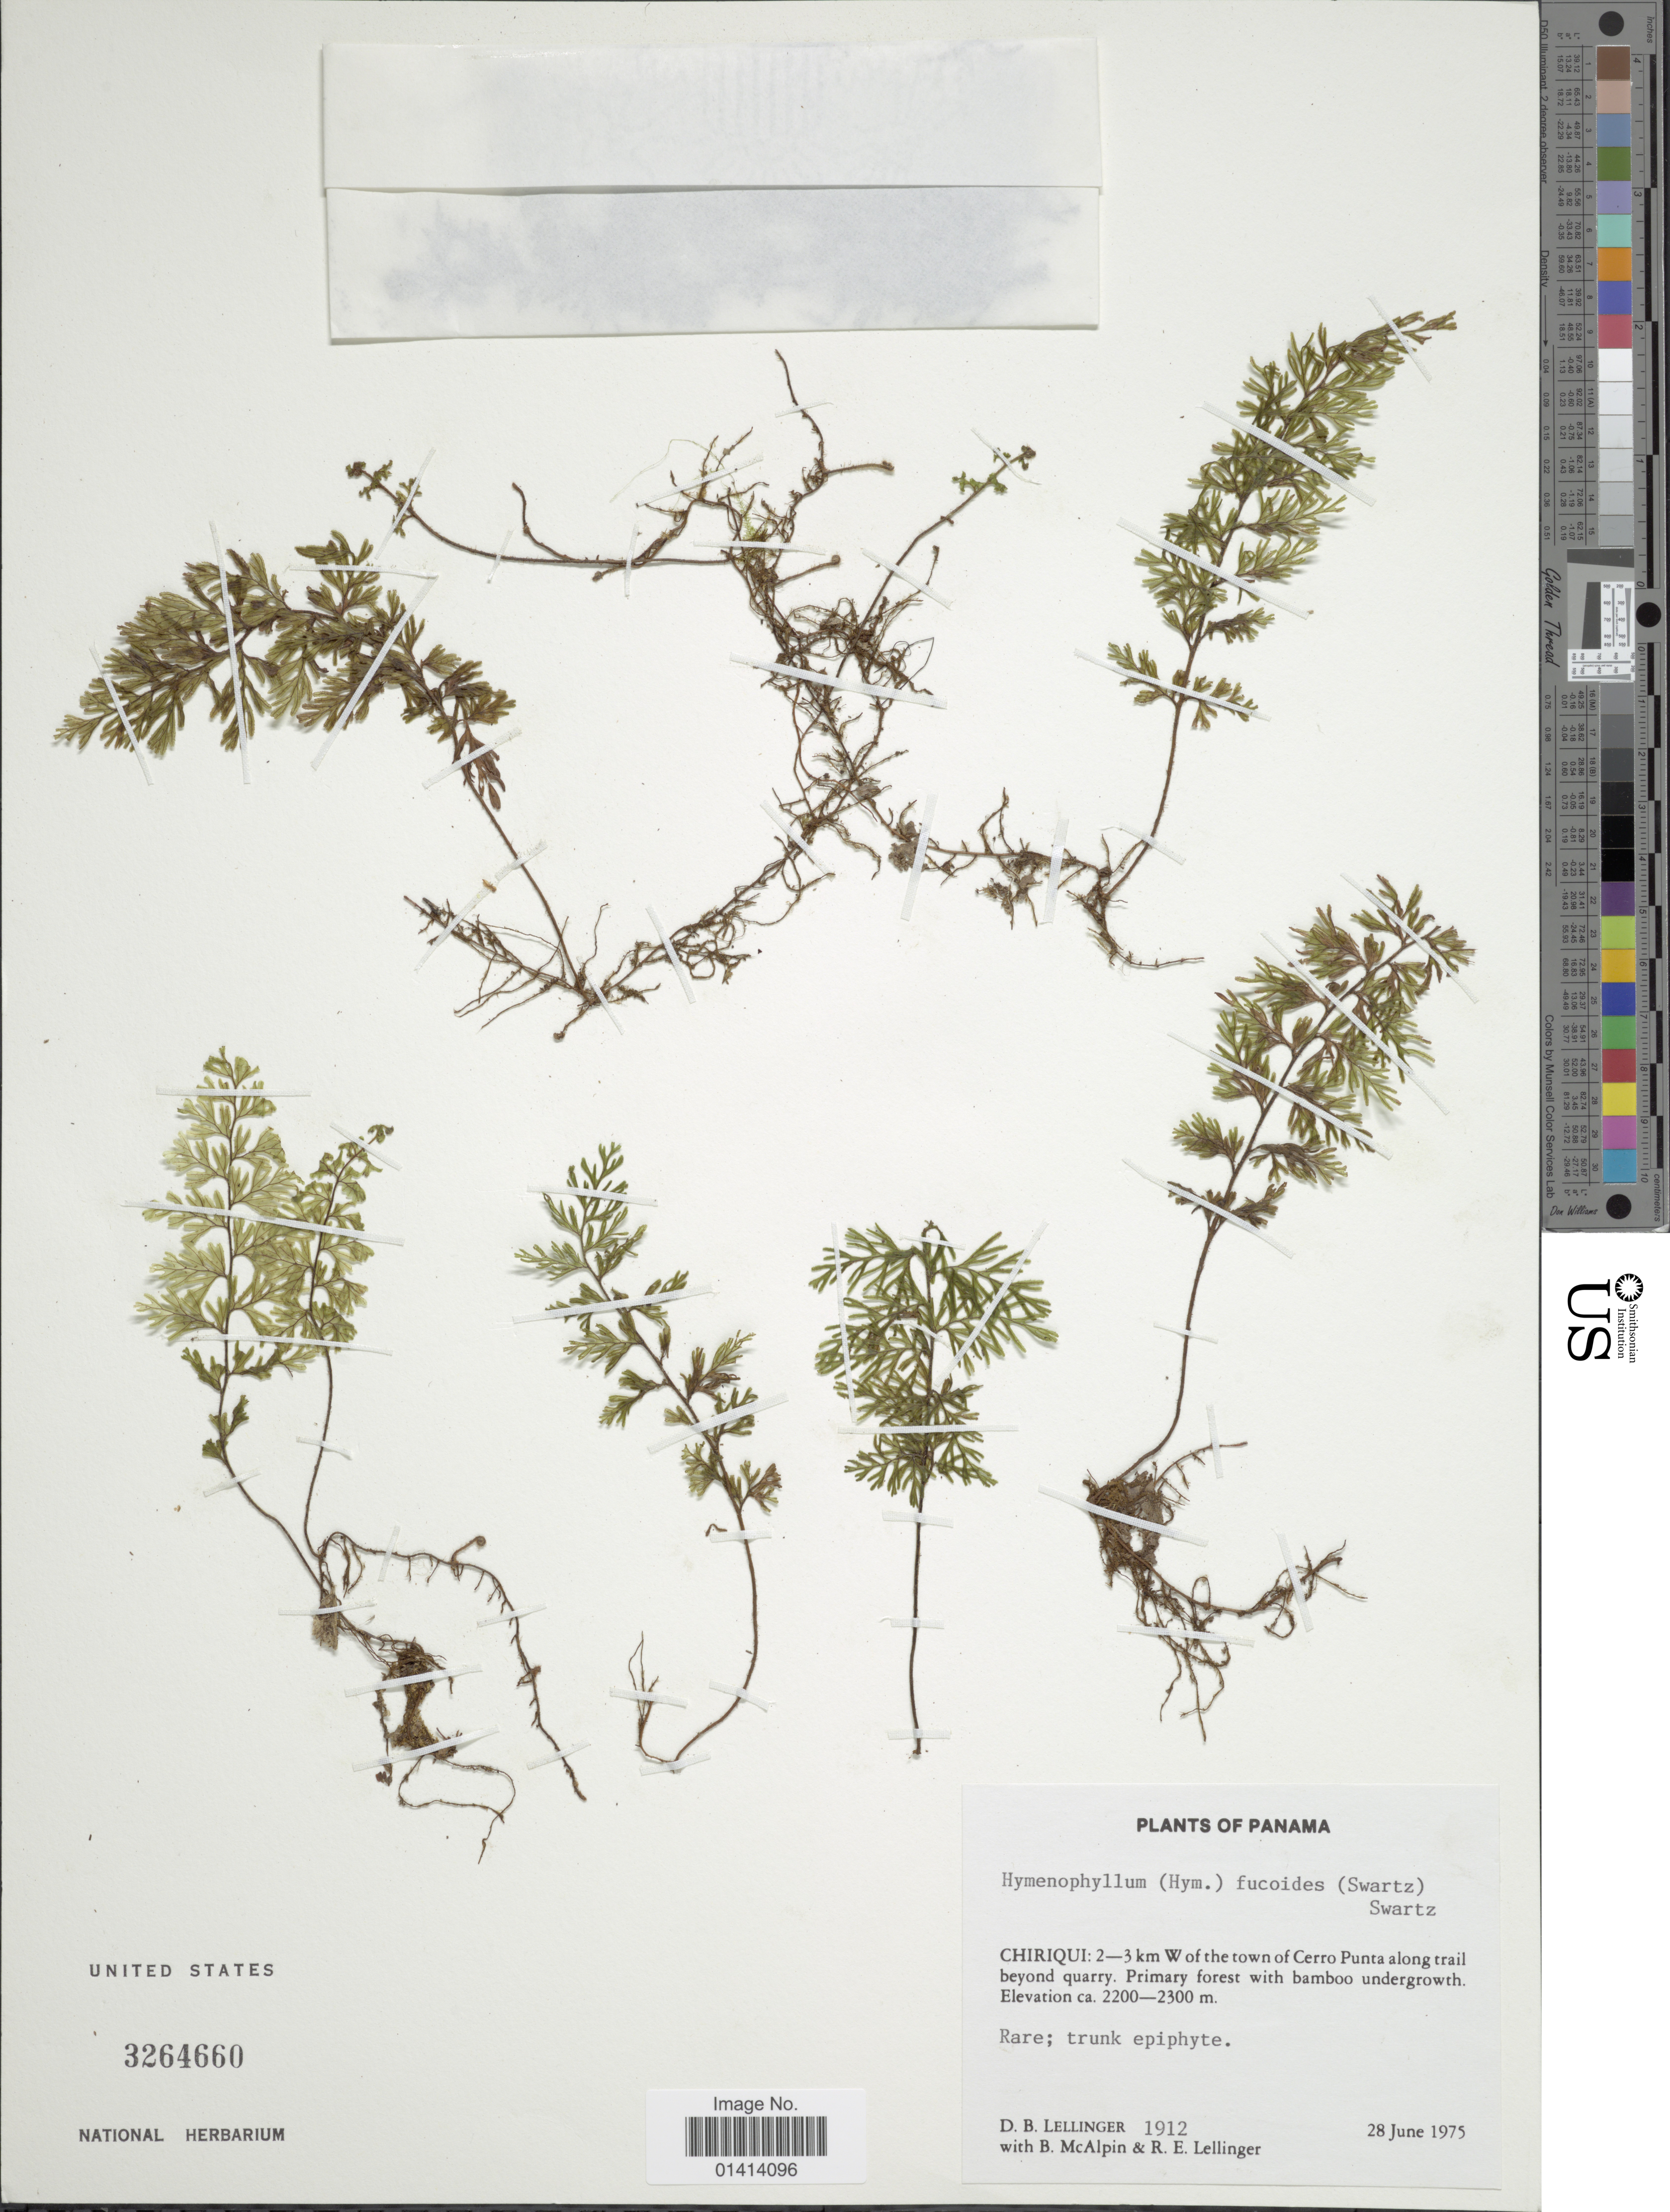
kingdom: Plantae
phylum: Tracheophyta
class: Polypodiopsida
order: Hymenophyllales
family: Hymenophyllaceae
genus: Hymenophyllum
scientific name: Hymenophyllum fucoides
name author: (Sw.) Sw.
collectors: D. B. Lellinger, B. Mcalpin & R. E. Lellinger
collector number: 1912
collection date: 1975-06-28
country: Panama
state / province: Chiriqui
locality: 2-3 km W of the town of Cerro Punta along trail beyond quarry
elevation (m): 2200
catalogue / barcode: US 3264660